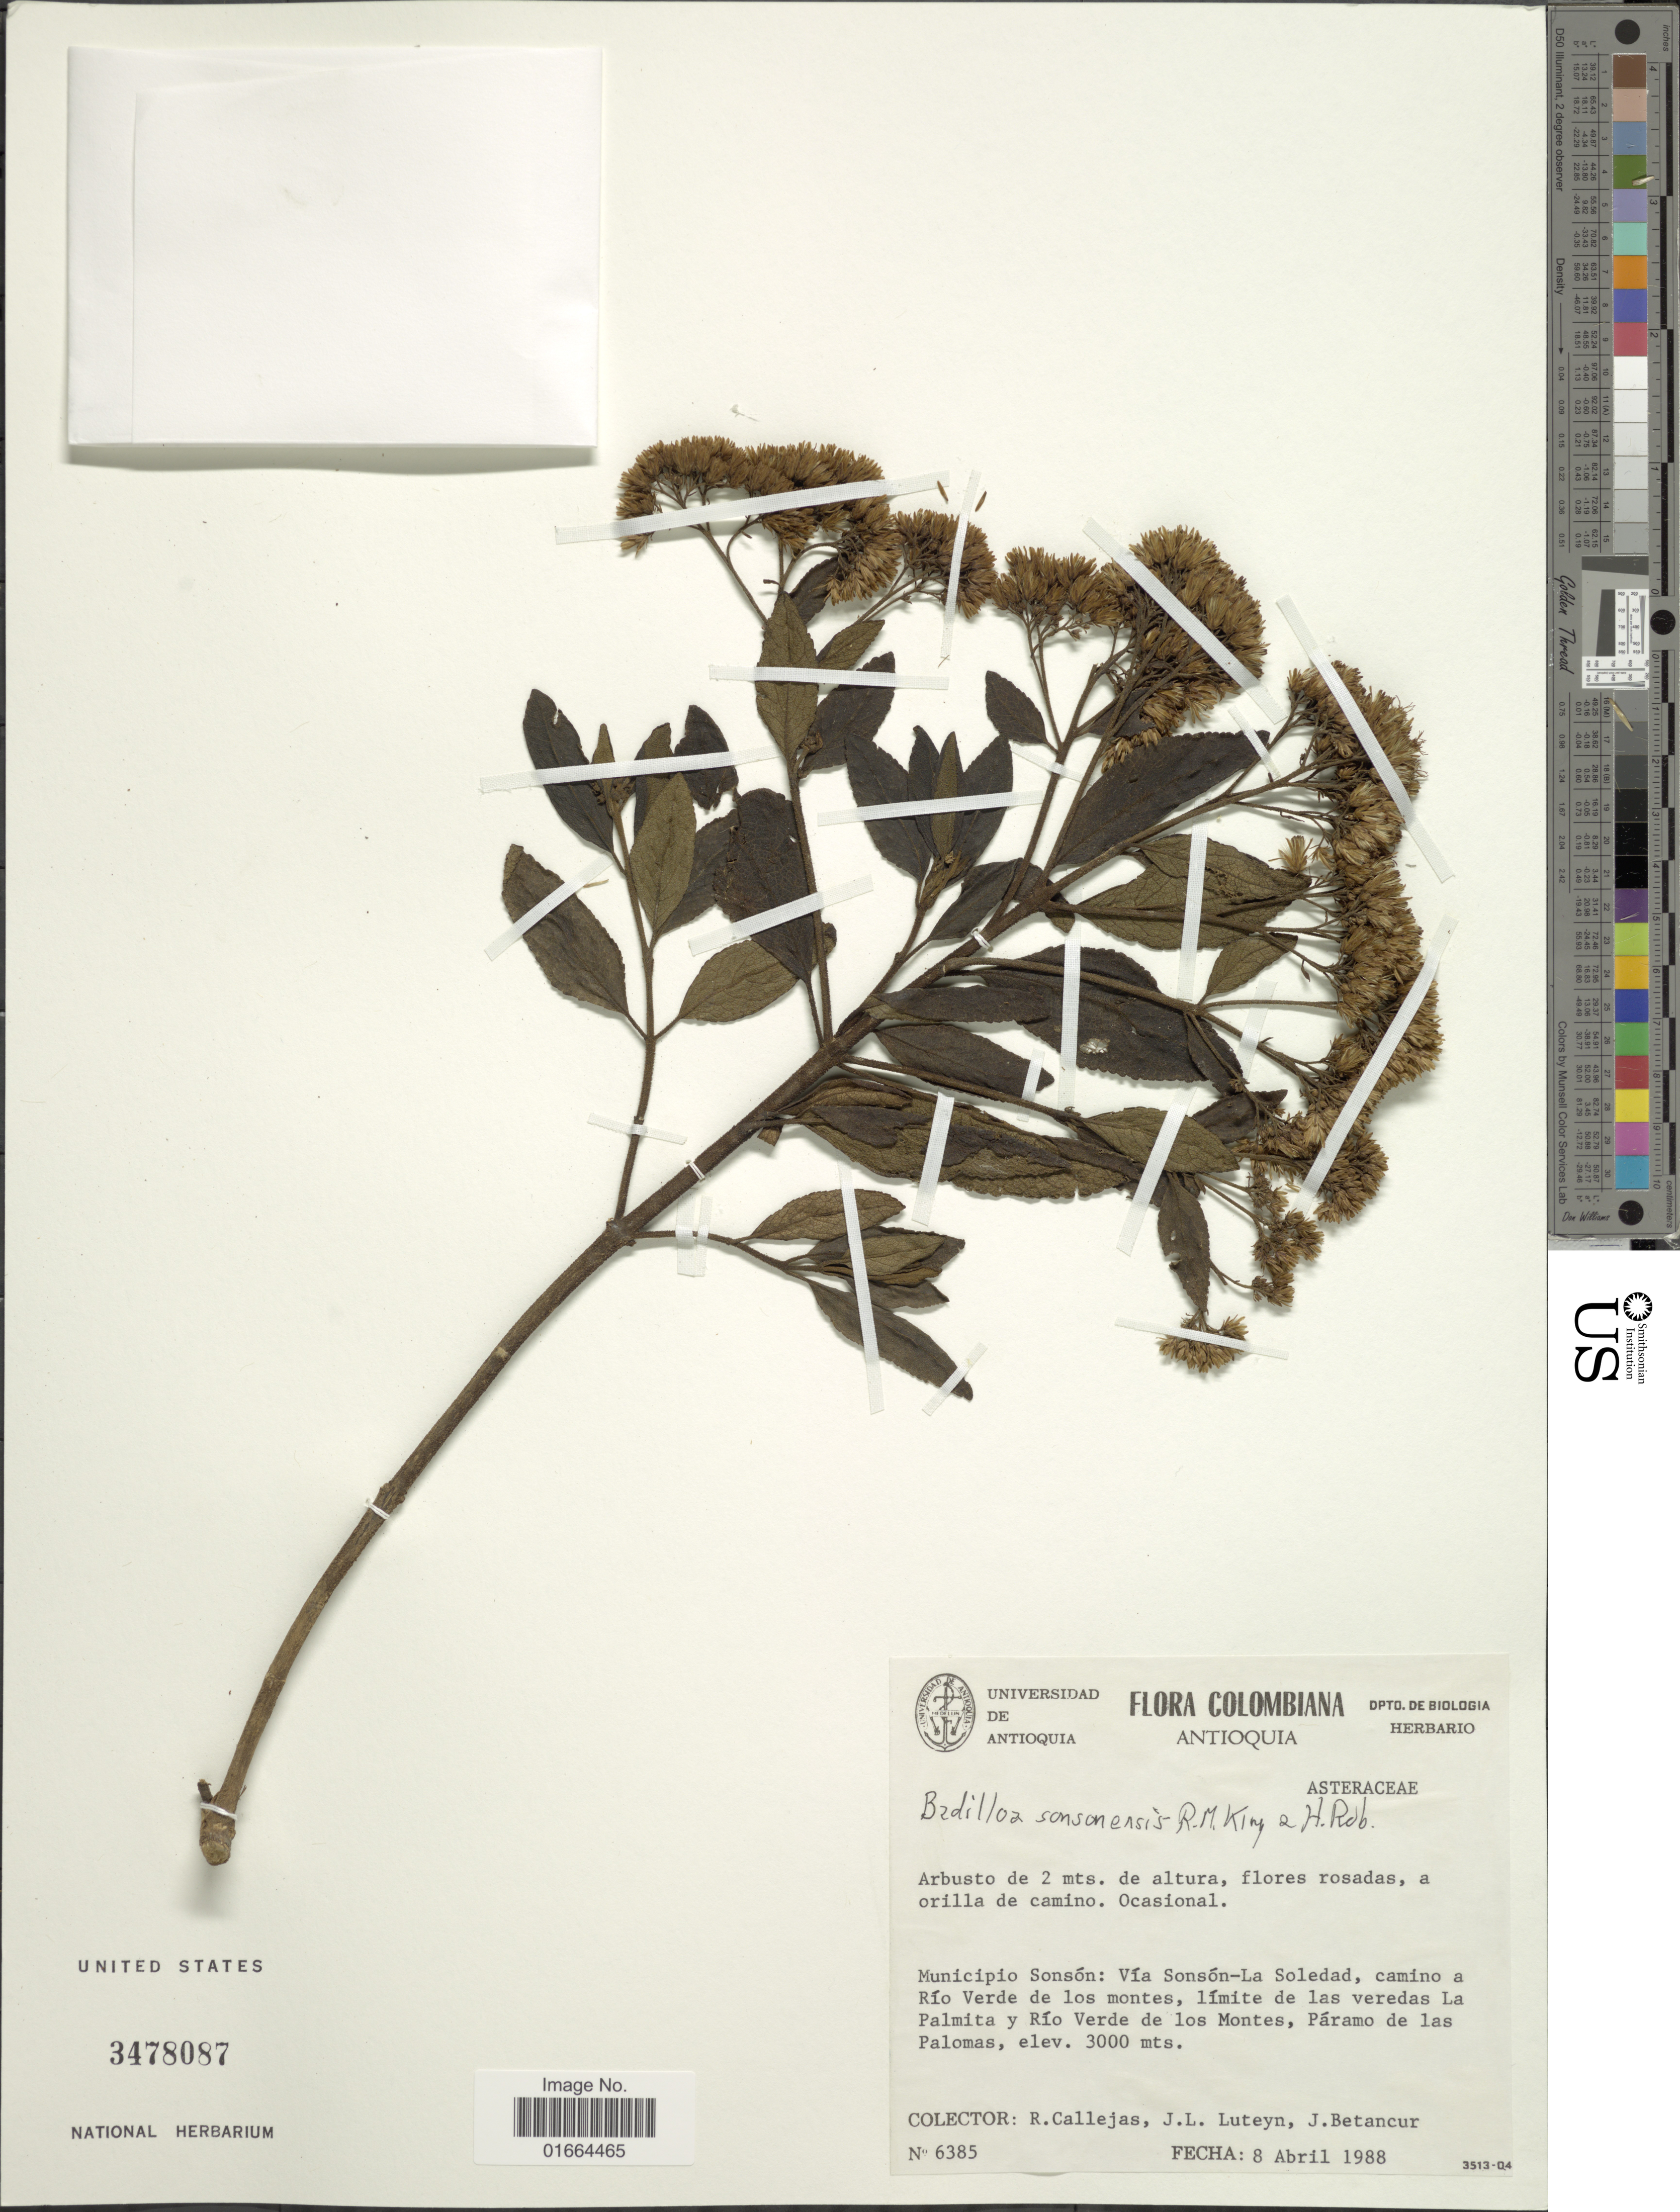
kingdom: Plantae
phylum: Tracheophyta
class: Magnoliopsida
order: Asterales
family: Asteraceae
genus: Badilloa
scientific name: Badilloa sonsonensis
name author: R.M. King & H. Rob.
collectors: R. Callejas, J. L. Luteyn & J. Betancur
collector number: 6385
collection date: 1988-04-08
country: Colombia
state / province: Antioquia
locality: Municipio Sonson: Via Sonson-La Soledad, camino a Rio Verde de los montes, limite de las veredas Las Palmita y Rio Verde de los Montes, Paramo de las Palomas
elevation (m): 3000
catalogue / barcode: US 3478087